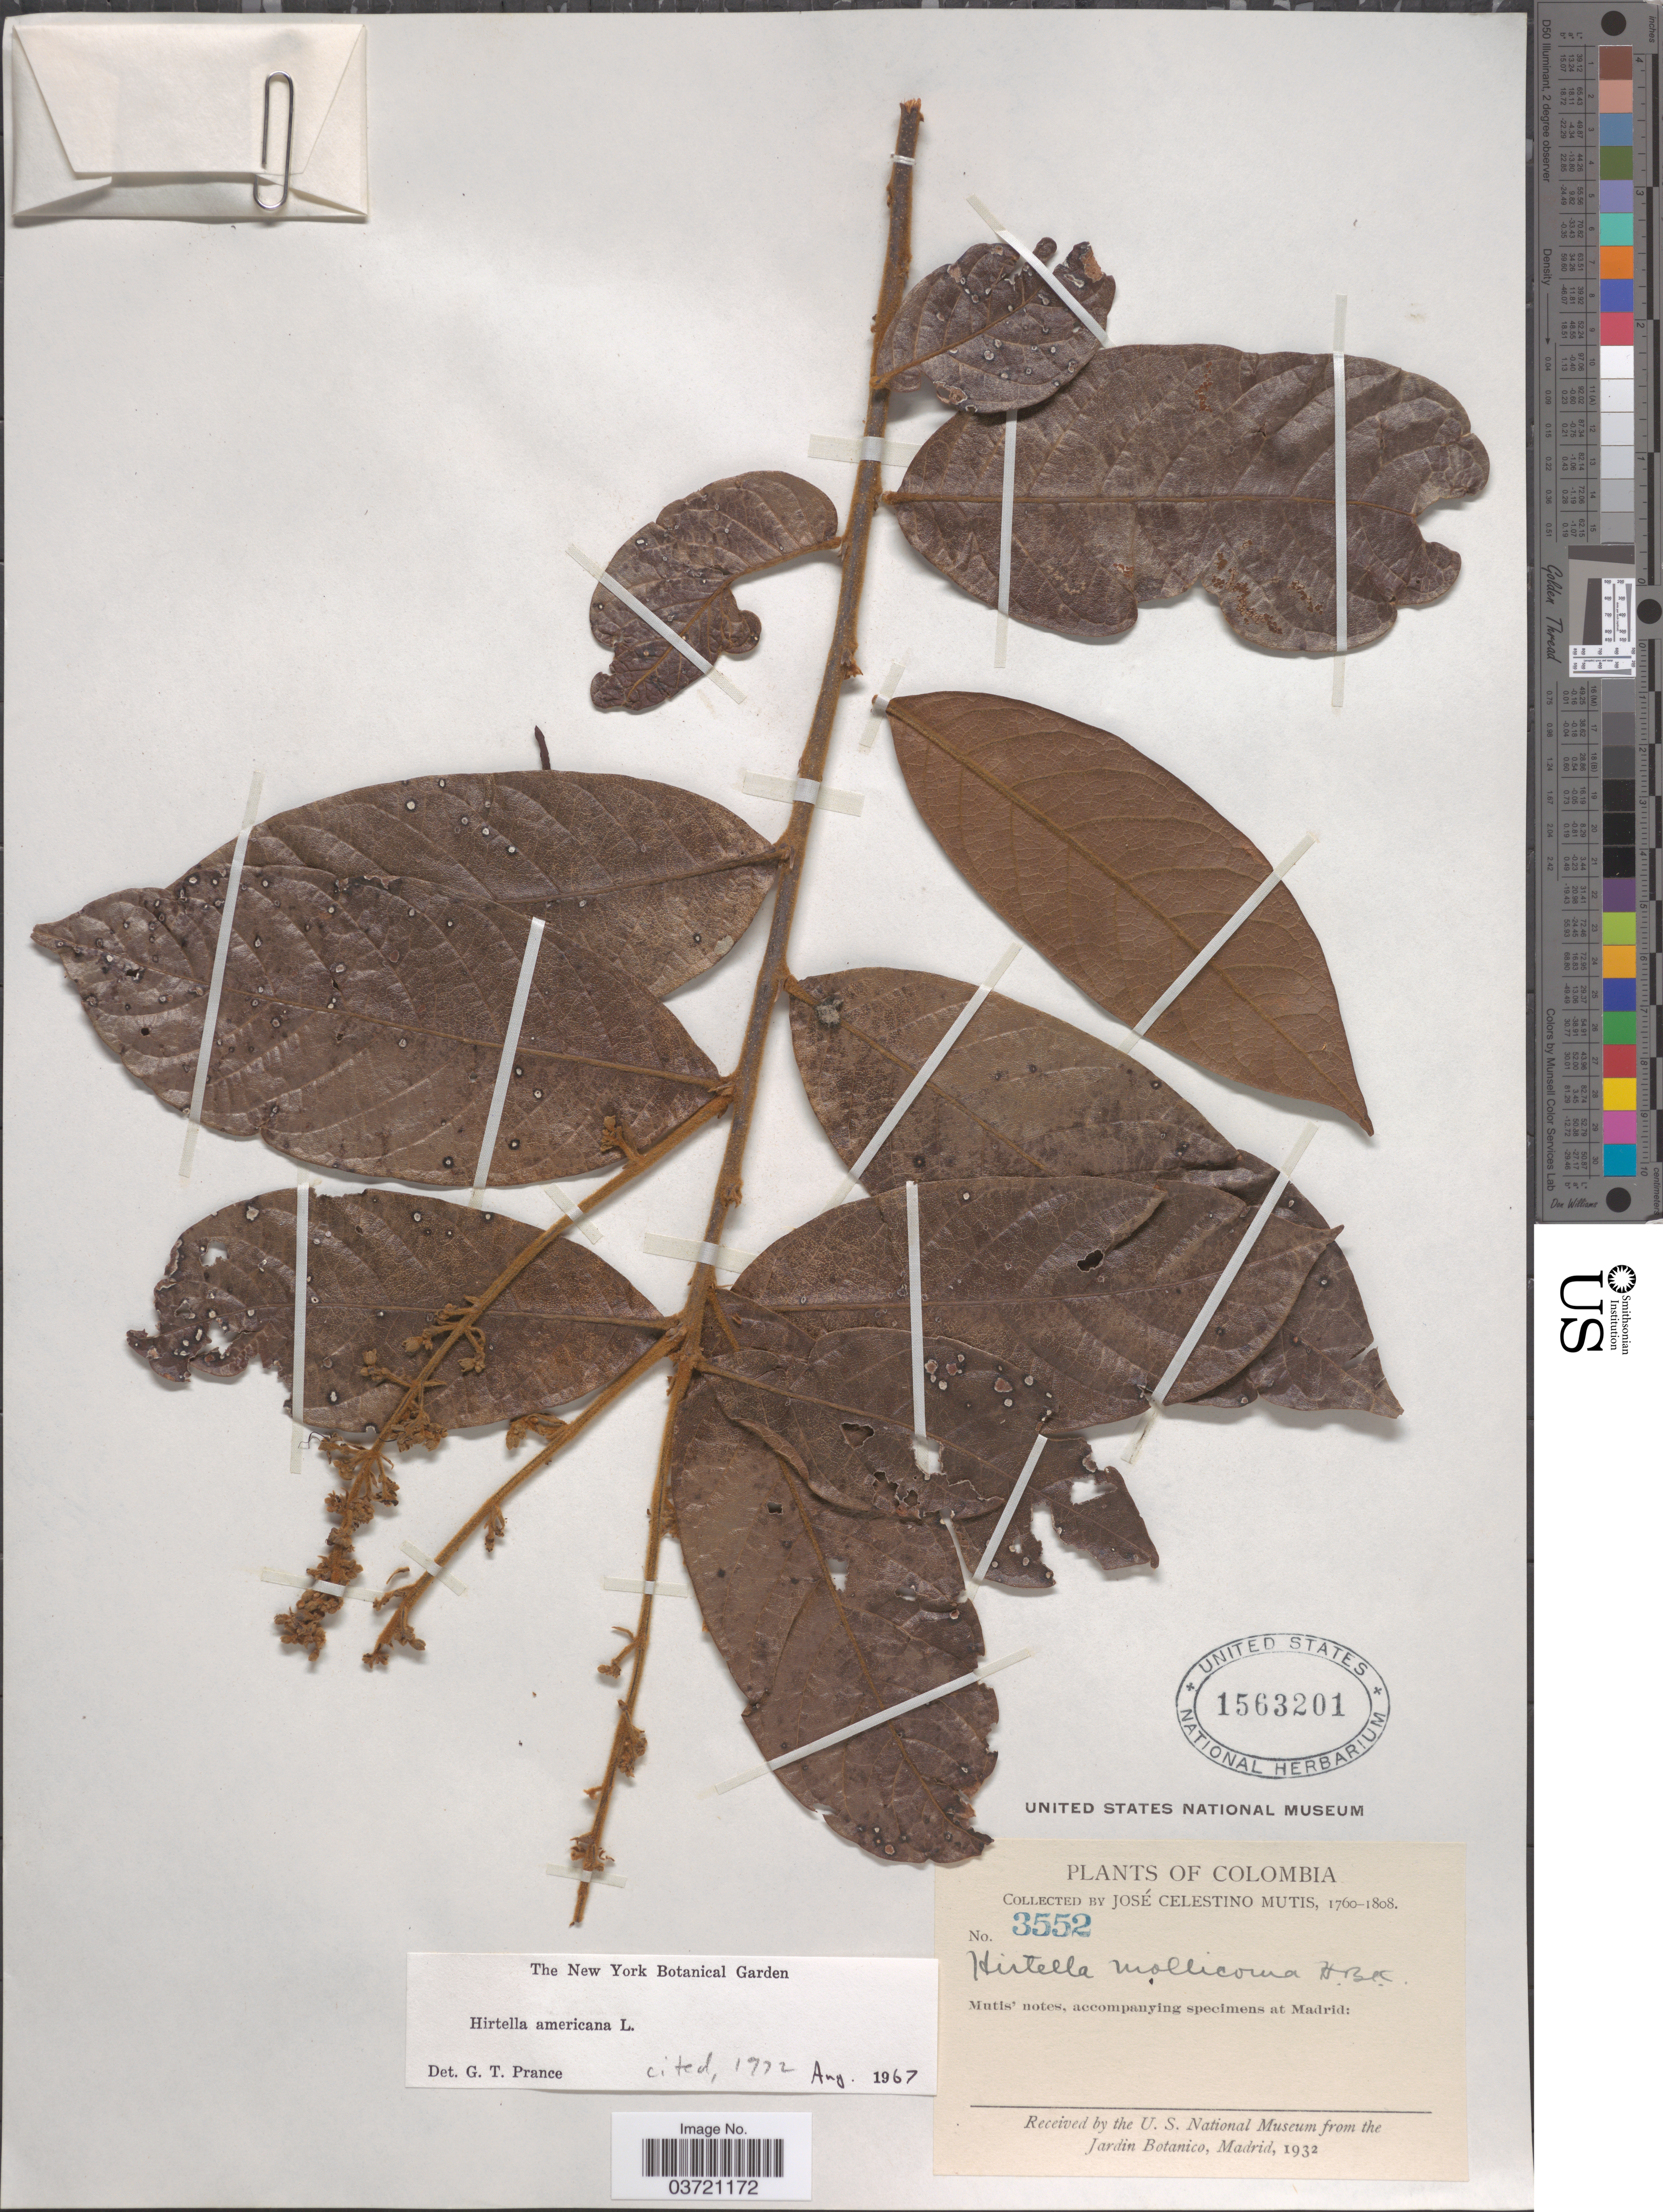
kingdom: Plantae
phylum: Tracheophyta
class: Magnoliopsida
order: Malpighiales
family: Chrysobalanaceae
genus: Hirtella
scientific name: Hirtella americana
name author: L.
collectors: J. C. B. Mutis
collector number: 3552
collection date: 1760/1808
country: Colombia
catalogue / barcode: US 1563201